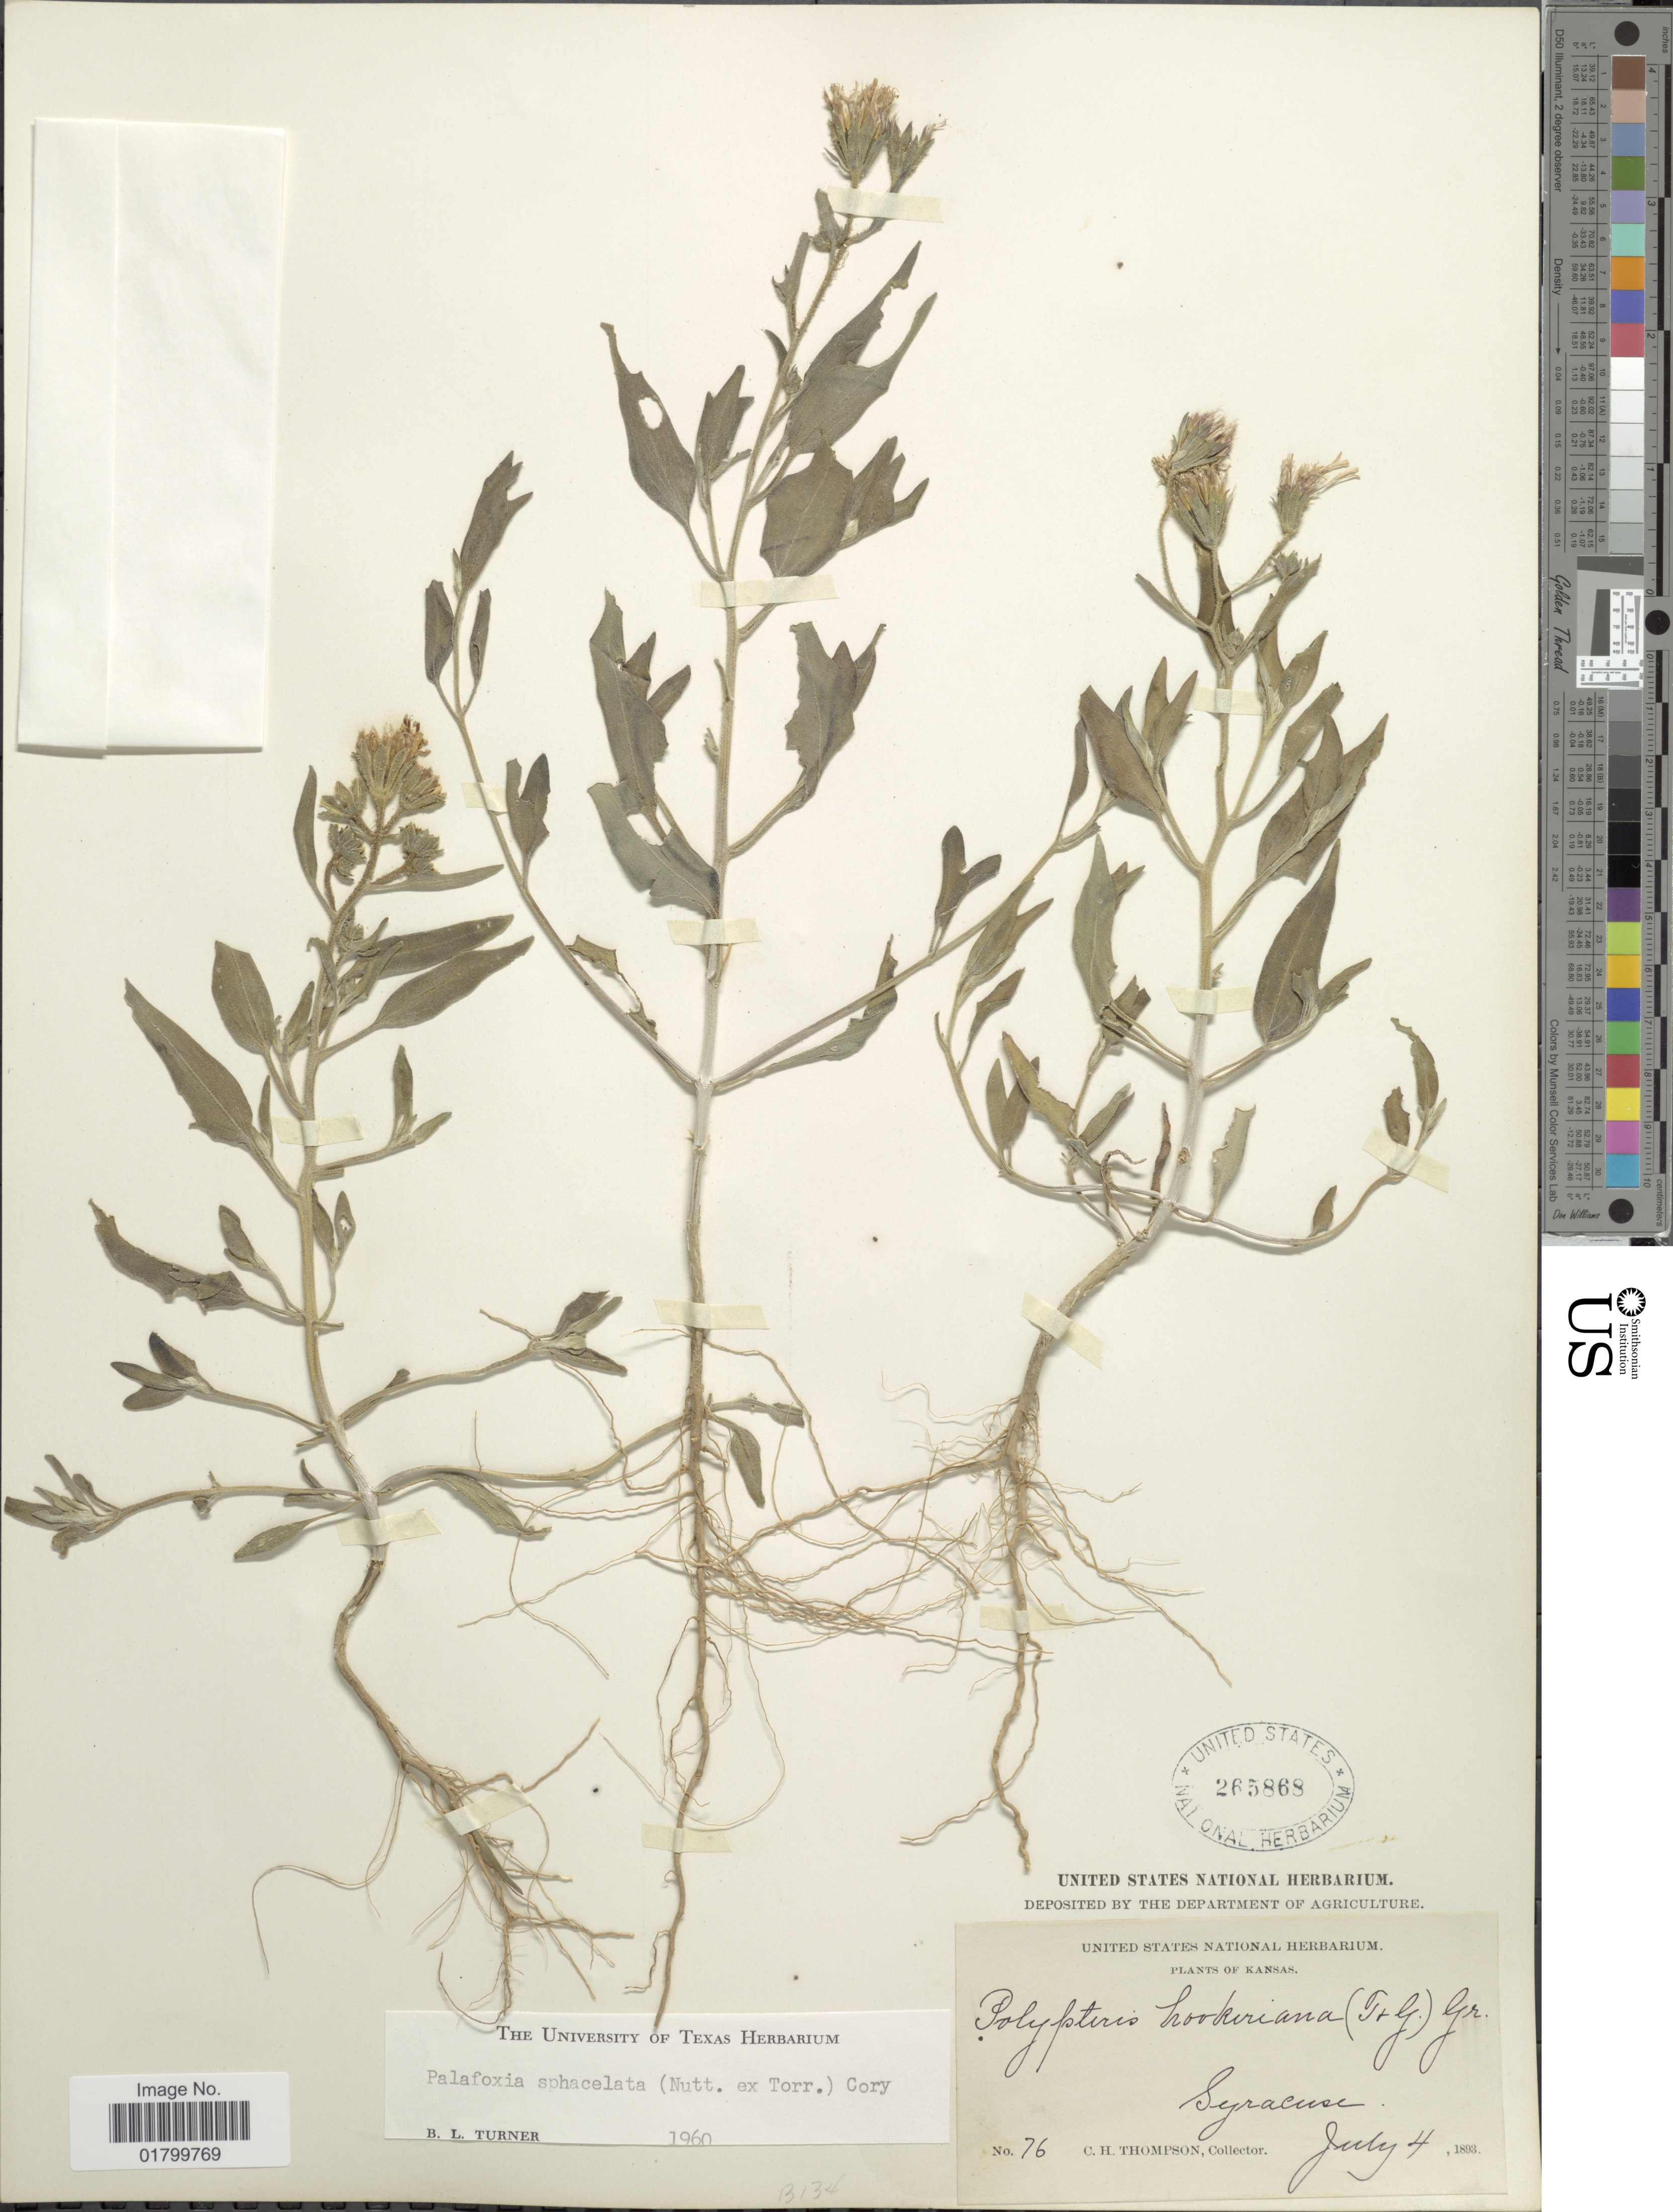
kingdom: Plantae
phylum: Tracheophyta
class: Magnoliopsida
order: Asterales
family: Asteraceae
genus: Palafoxia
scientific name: Palafoxia sphacelata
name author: (Nutt. ex Torr.) Cory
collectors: C. H. Thompson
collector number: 76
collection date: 1893-07-04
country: United States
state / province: Kansas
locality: Syracuse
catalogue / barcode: US 265868